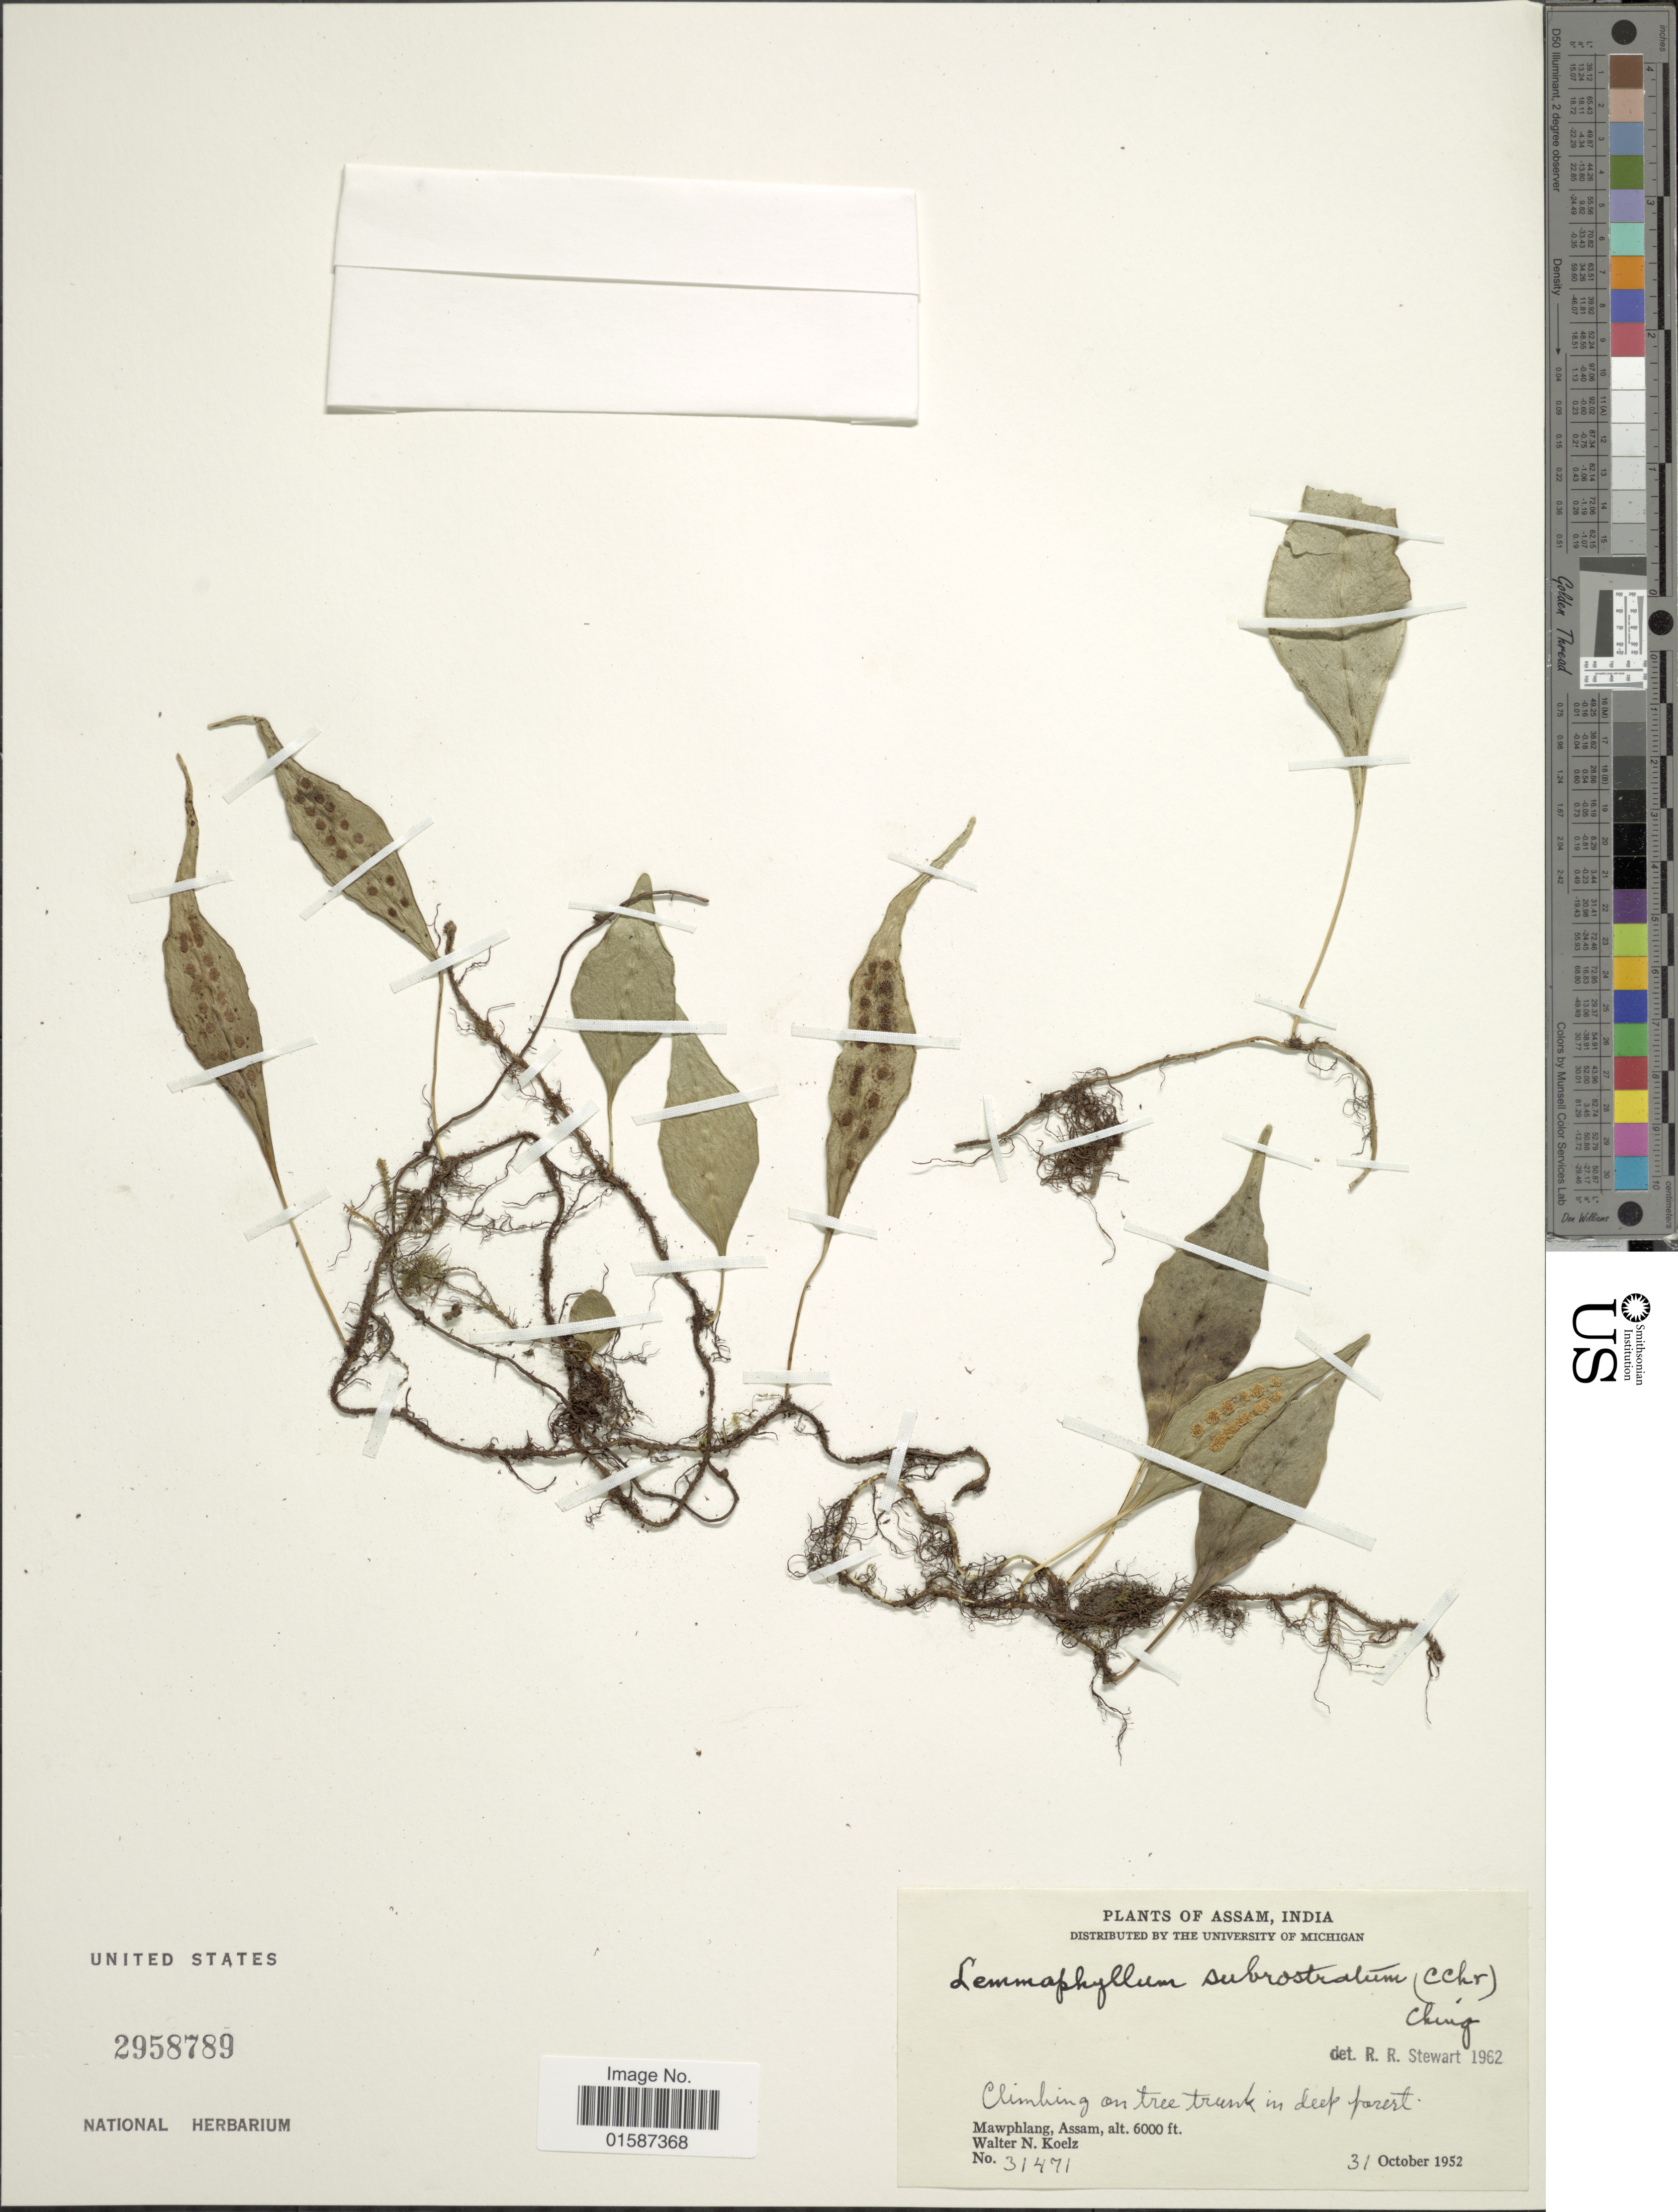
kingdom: Plantae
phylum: Tracheophyta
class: Polypodiopsida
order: Polypodiales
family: Polypodiaceae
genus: Lemmaphyllum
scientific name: Lemmaphyllum subrostratum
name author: (C. Chr.) Ching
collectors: W. N. Koelz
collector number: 31471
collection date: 1952-10-31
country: India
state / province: Assam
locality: Mawphlang, Assam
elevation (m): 1829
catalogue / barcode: US 2958789